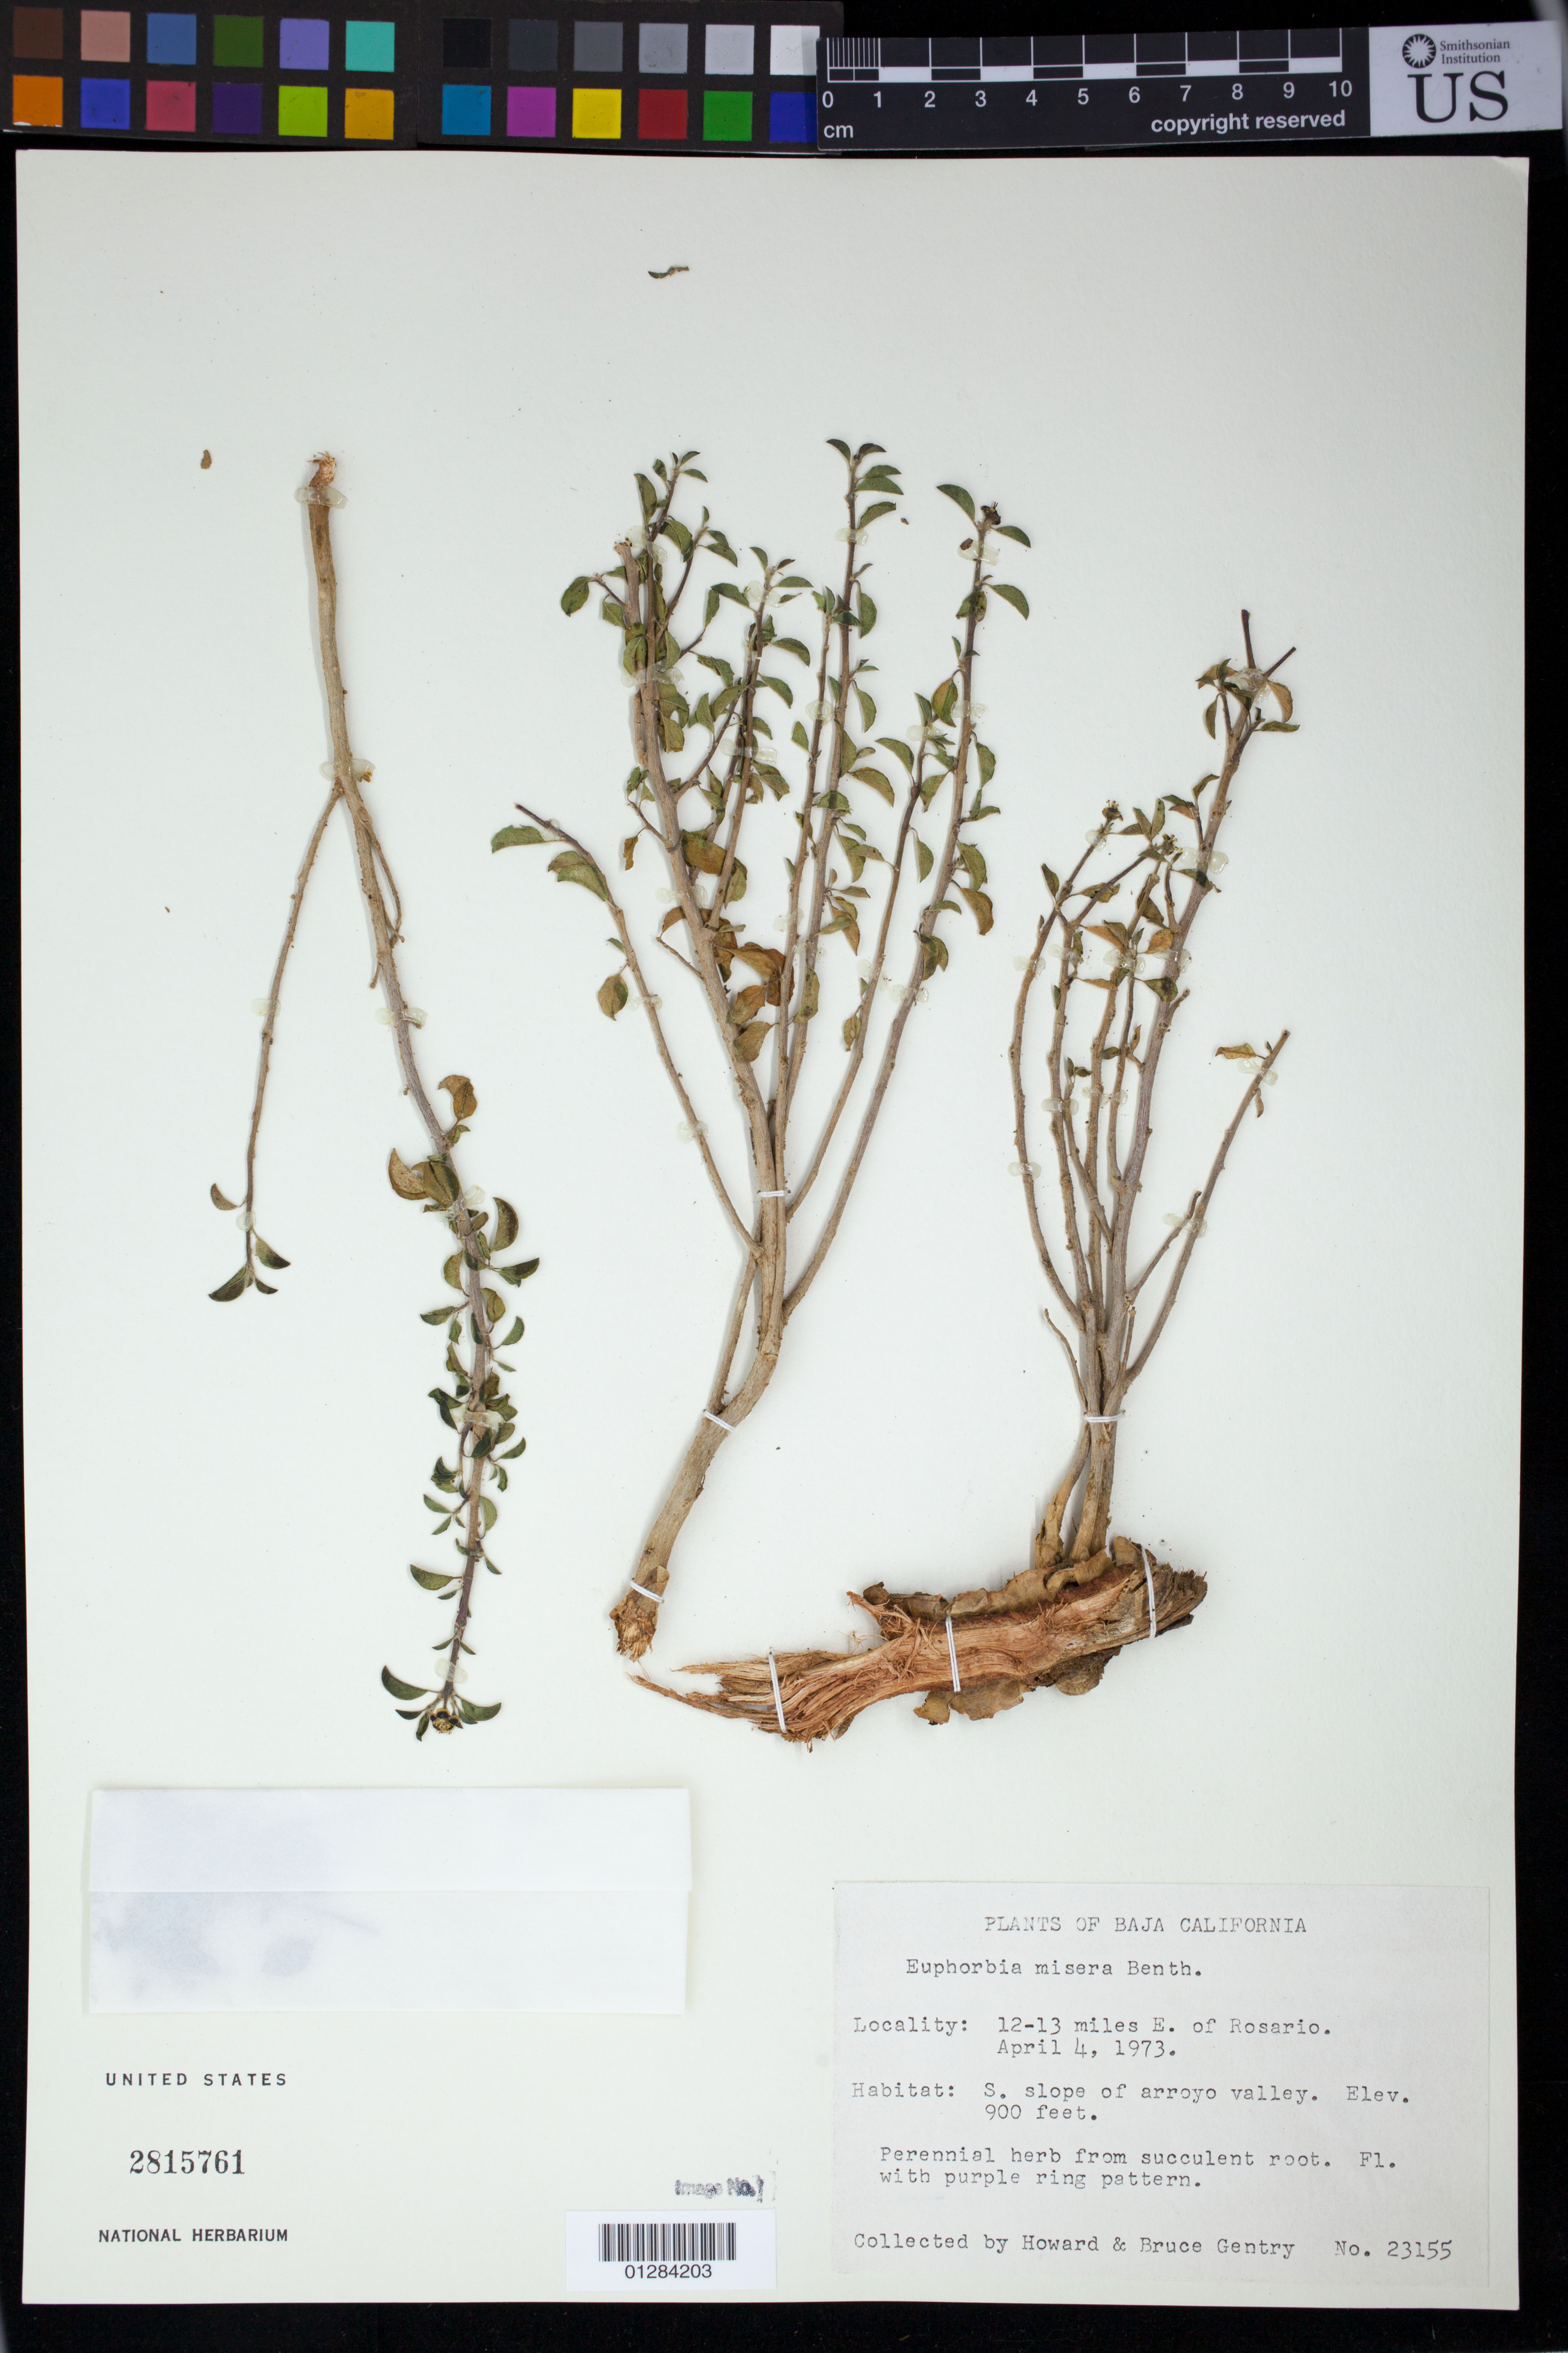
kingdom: Plantae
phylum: Tracheophyta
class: Magnoliopsida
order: Malpighiales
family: Euphorbiaceae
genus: Euphorbia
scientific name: Euphorbia misera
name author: Benth.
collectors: H. S. Gentry & B. Gentry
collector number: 23155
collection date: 1973-04-04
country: Mexico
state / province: Baja California Norte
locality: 12-13 miles E. of Rosario.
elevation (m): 274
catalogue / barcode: US 2815761